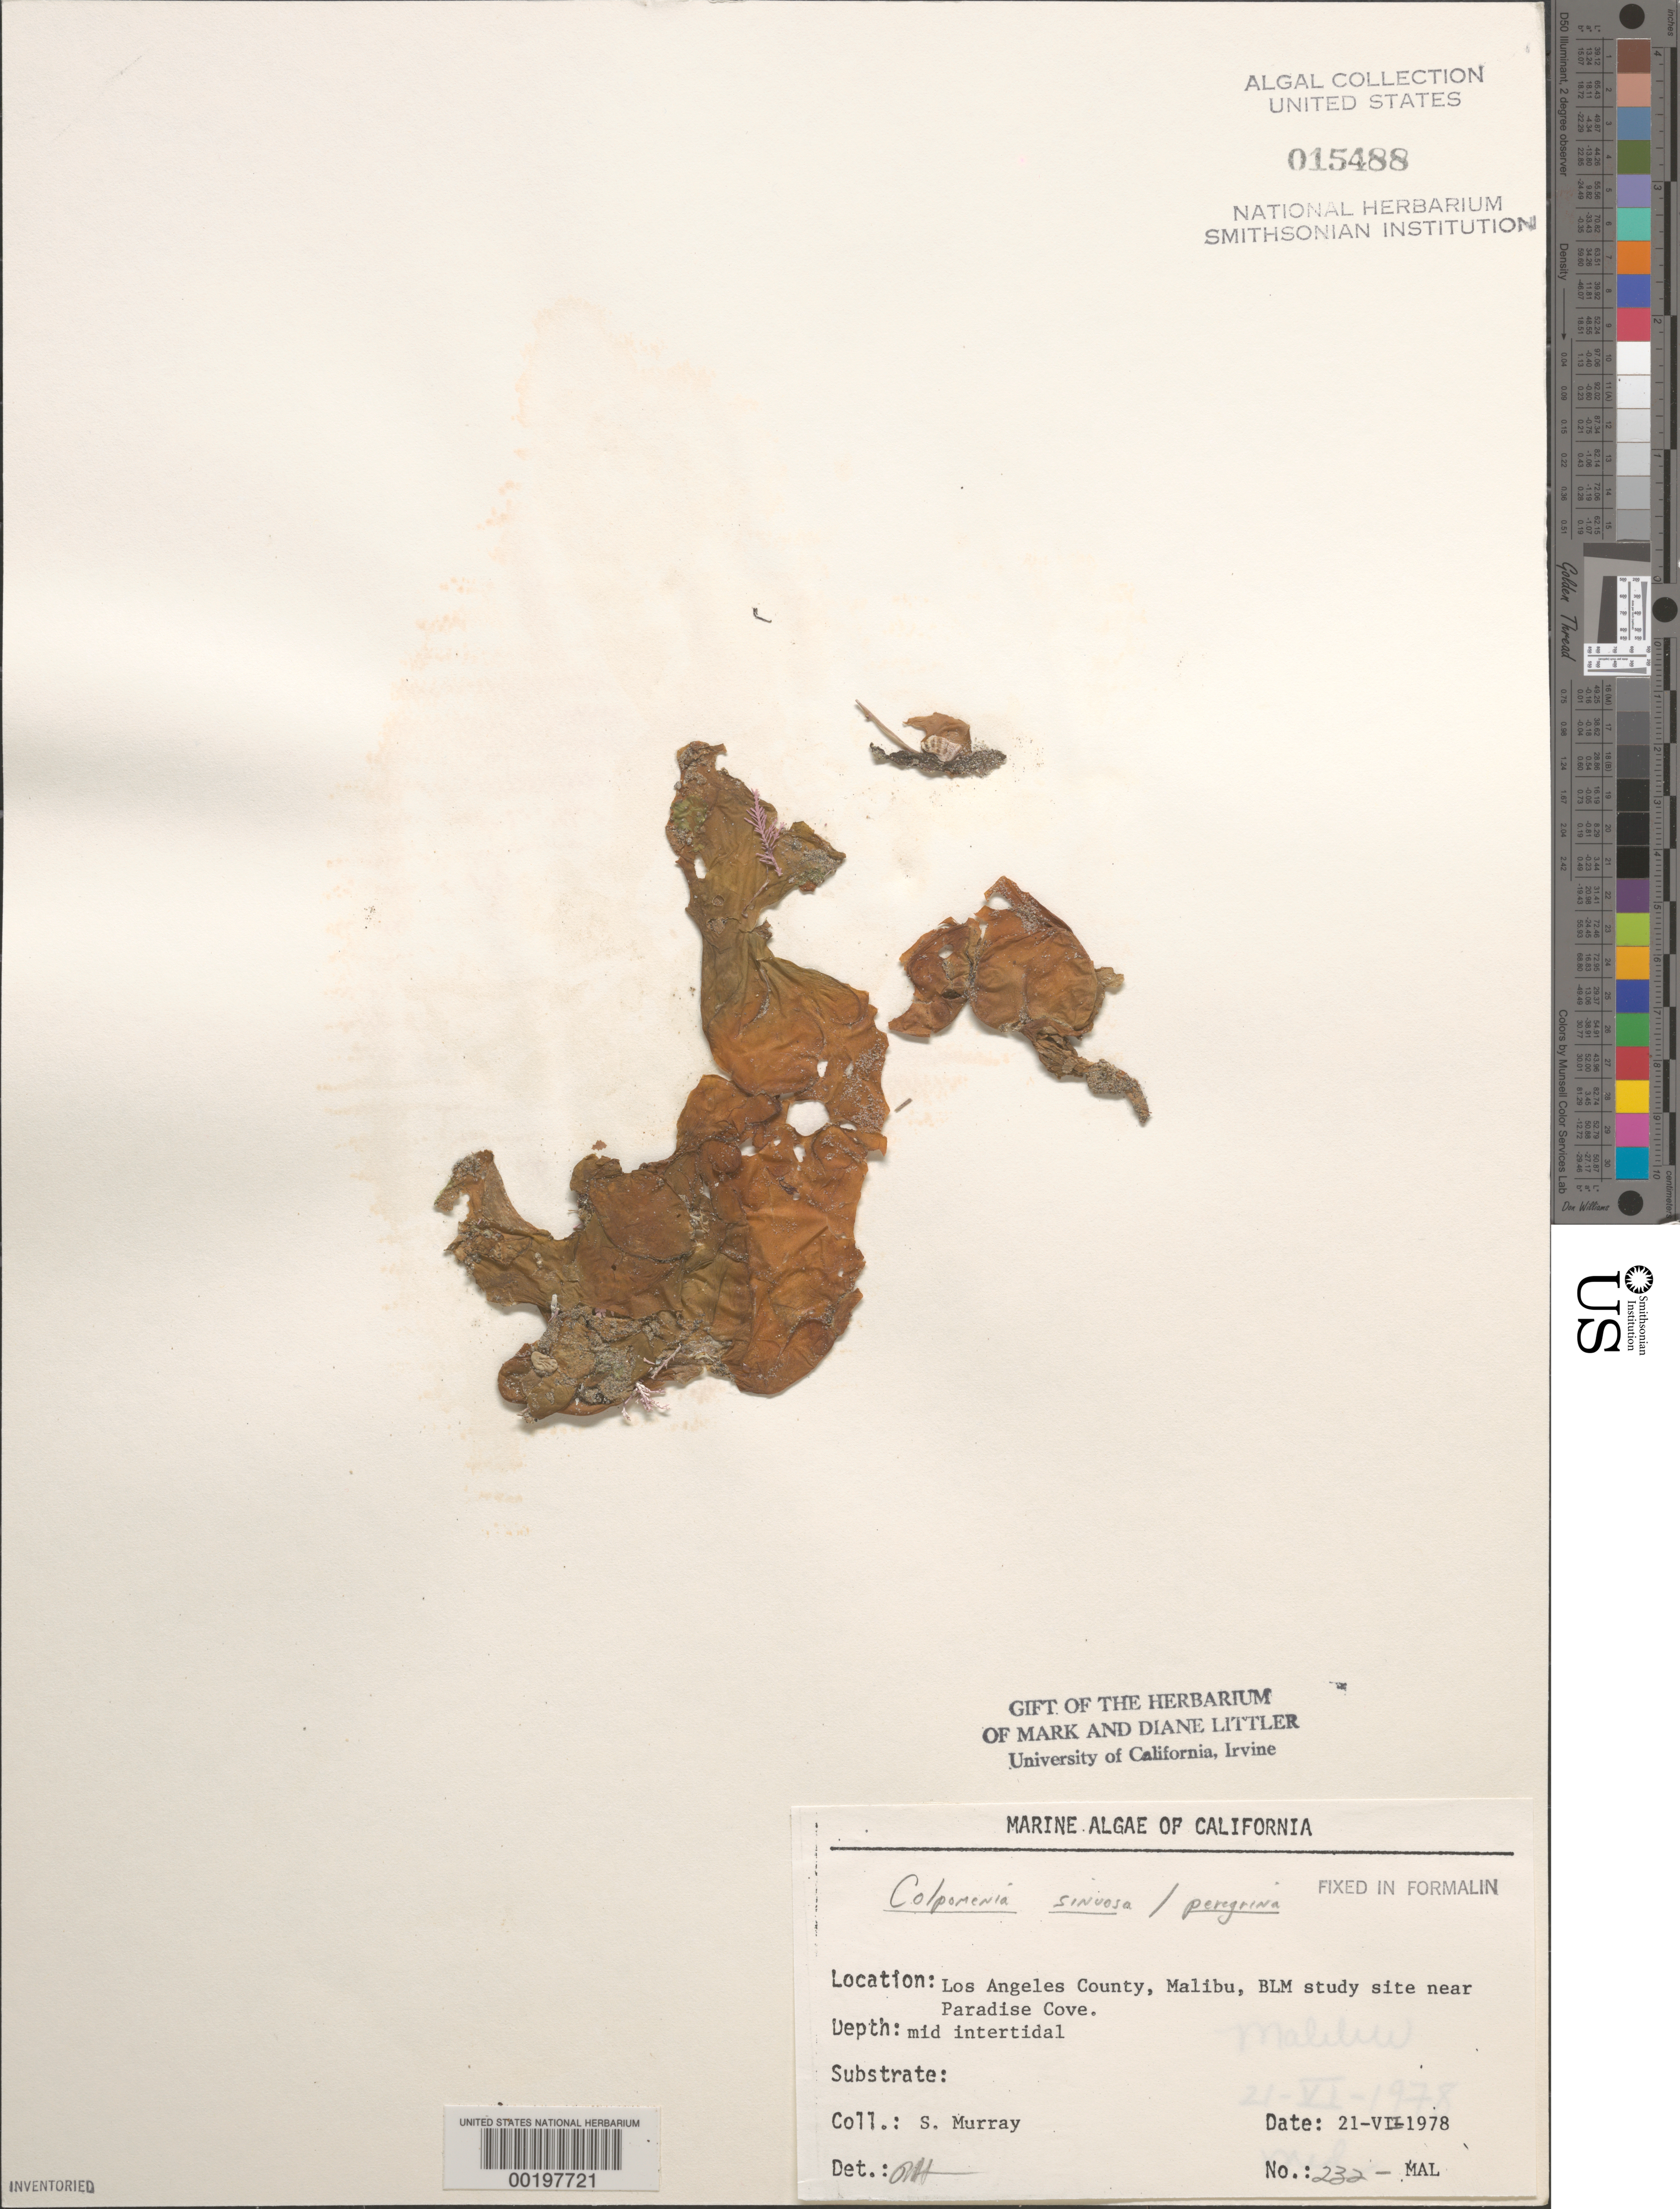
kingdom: Chromista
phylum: Ochrophyta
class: Phaeophyceae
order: Scytosiphonales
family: Scytosiphonaceae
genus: Colpomenia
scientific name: Colpomenia sinuosa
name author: (K. Mert. ex Roth) Derbes & Solier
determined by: Sims, Robert H.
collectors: S. N. Murray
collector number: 232-mal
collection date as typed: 21 Jul 1978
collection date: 1978-07-21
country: United States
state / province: California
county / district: Los Angeles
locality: Malibu near Paradise Cove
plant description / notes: BLM-SOCALBIGHT Rocky Intertidal Survey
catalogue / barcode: US 15488